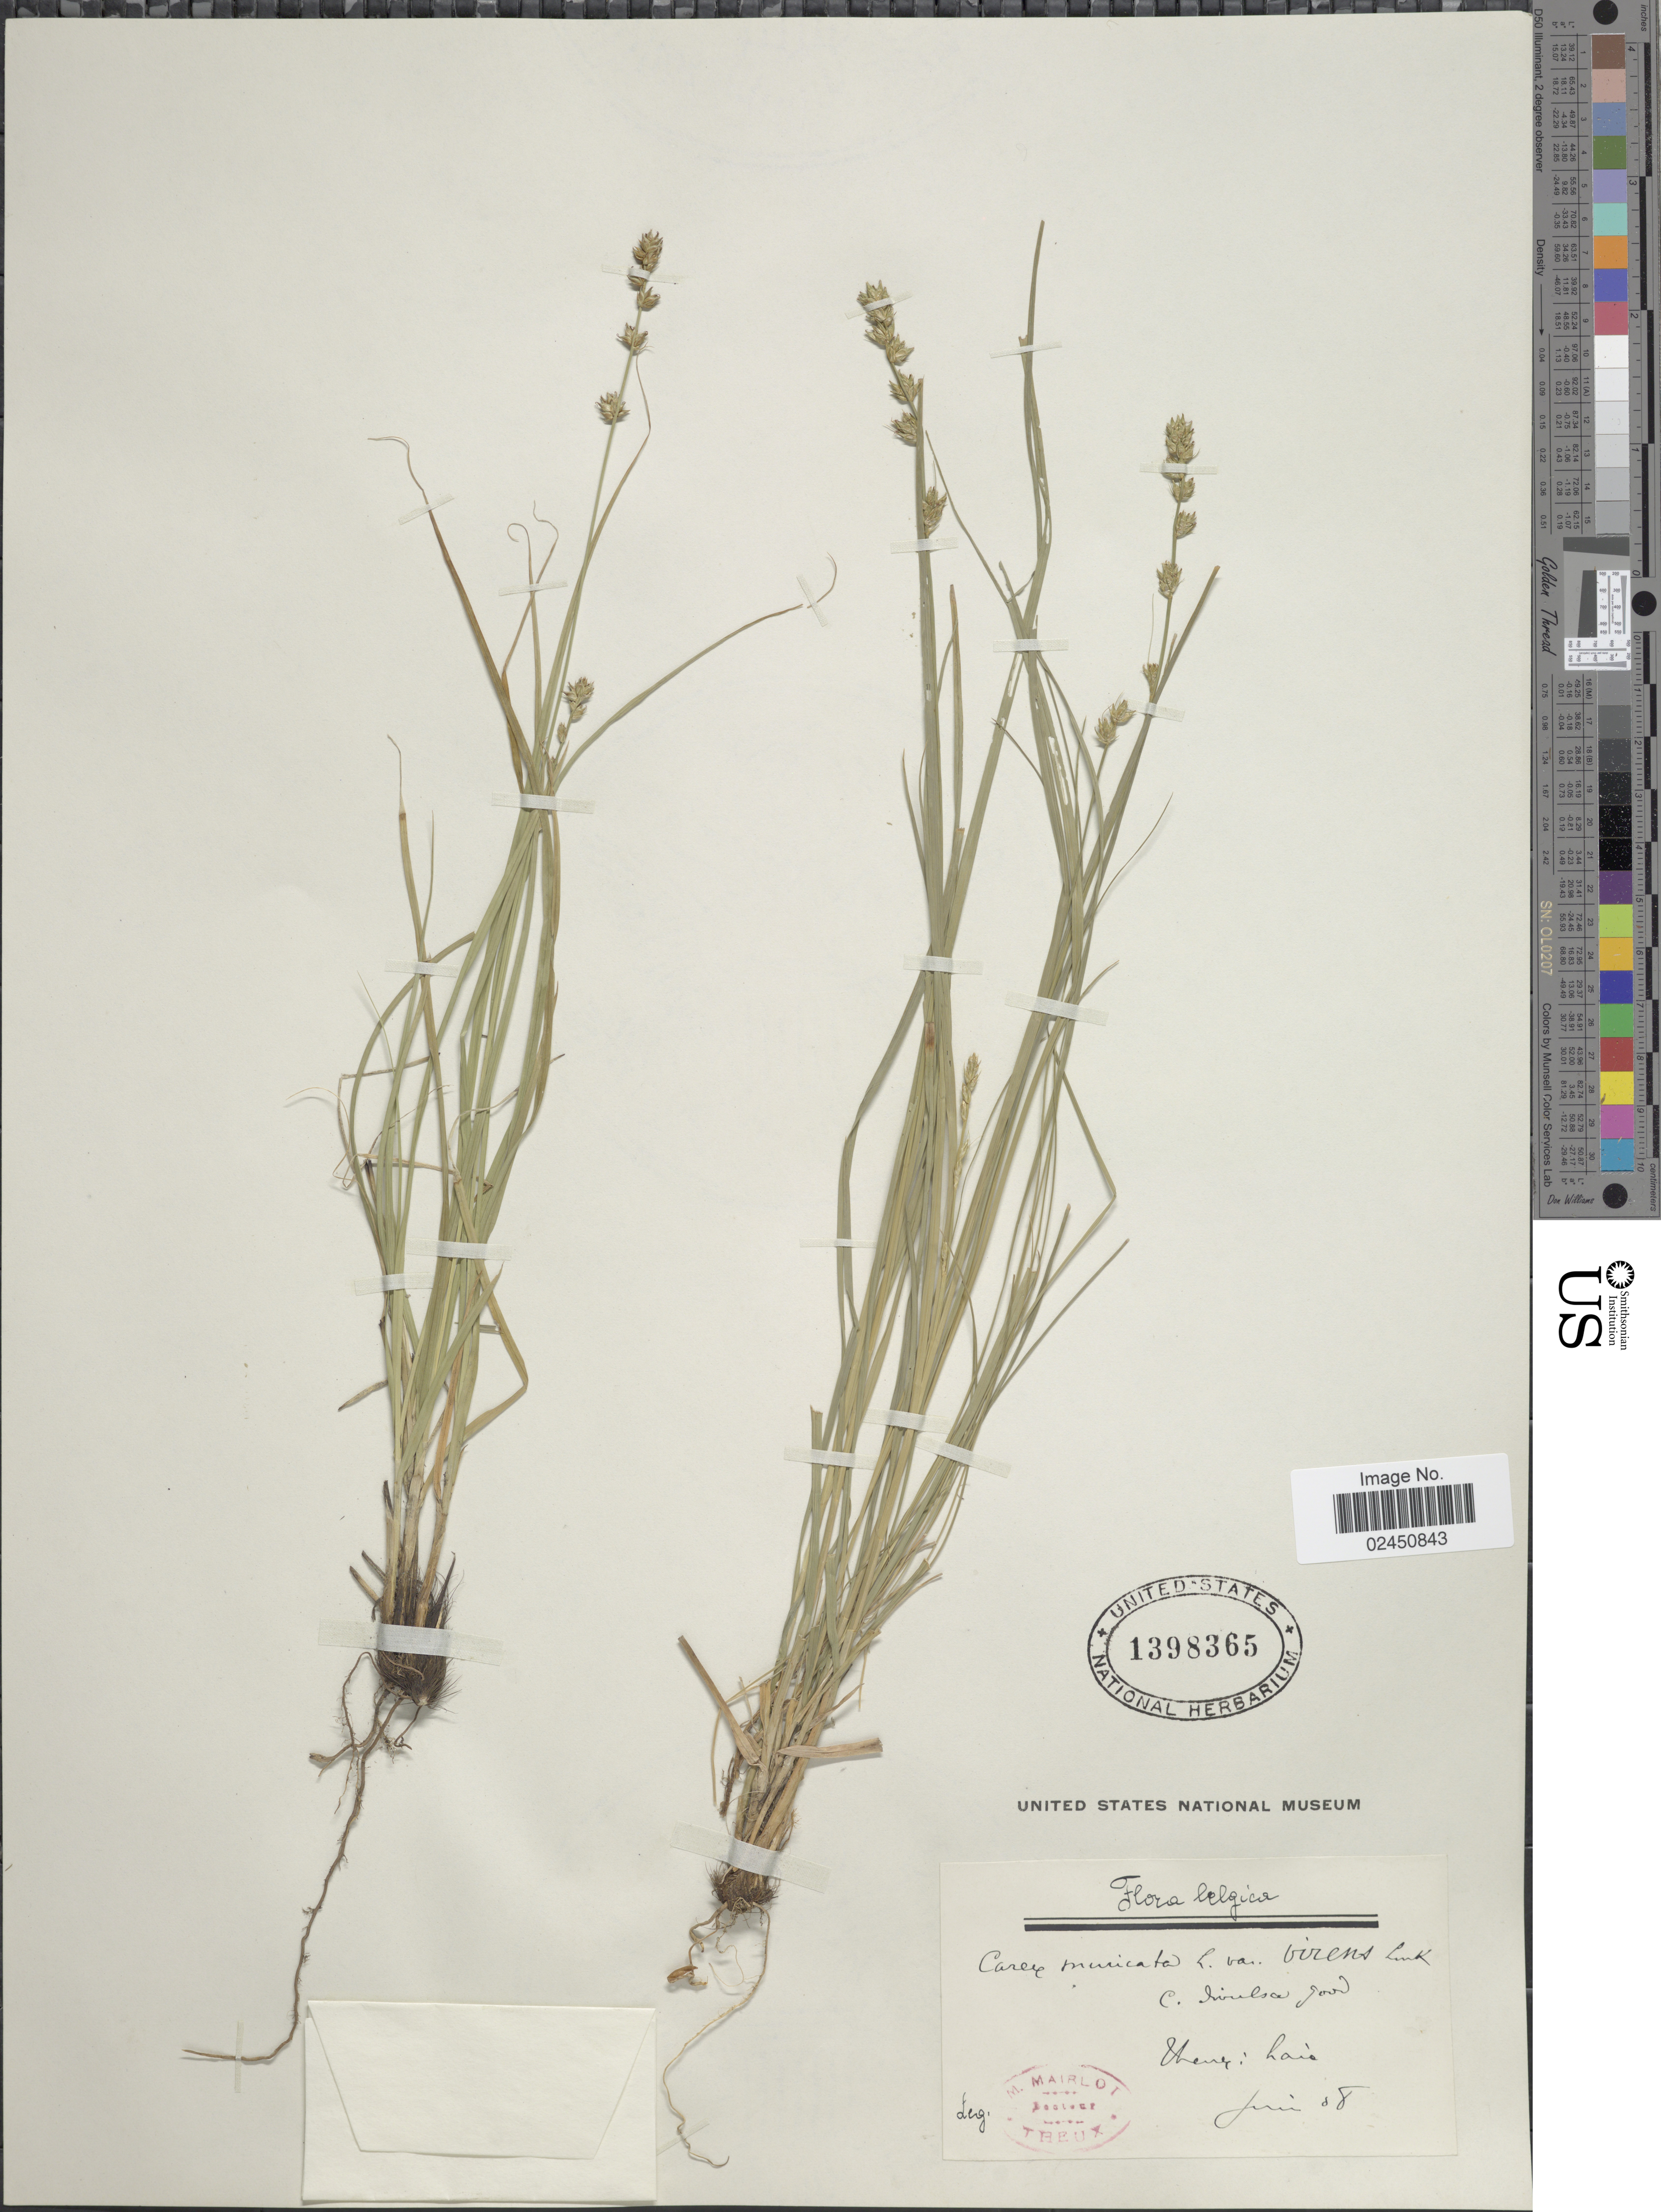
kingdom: Plantae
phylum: Tracheophyta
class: Liliopsida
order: Poales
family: Cyperaceae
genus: Carex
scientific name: Carex muricata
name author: L.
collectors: M. Mairlot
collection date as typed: Transcribed d/m/y: /6/88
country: Belgium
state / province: Wallonia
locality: Theux: [illegible text]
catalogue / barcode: US 1398365